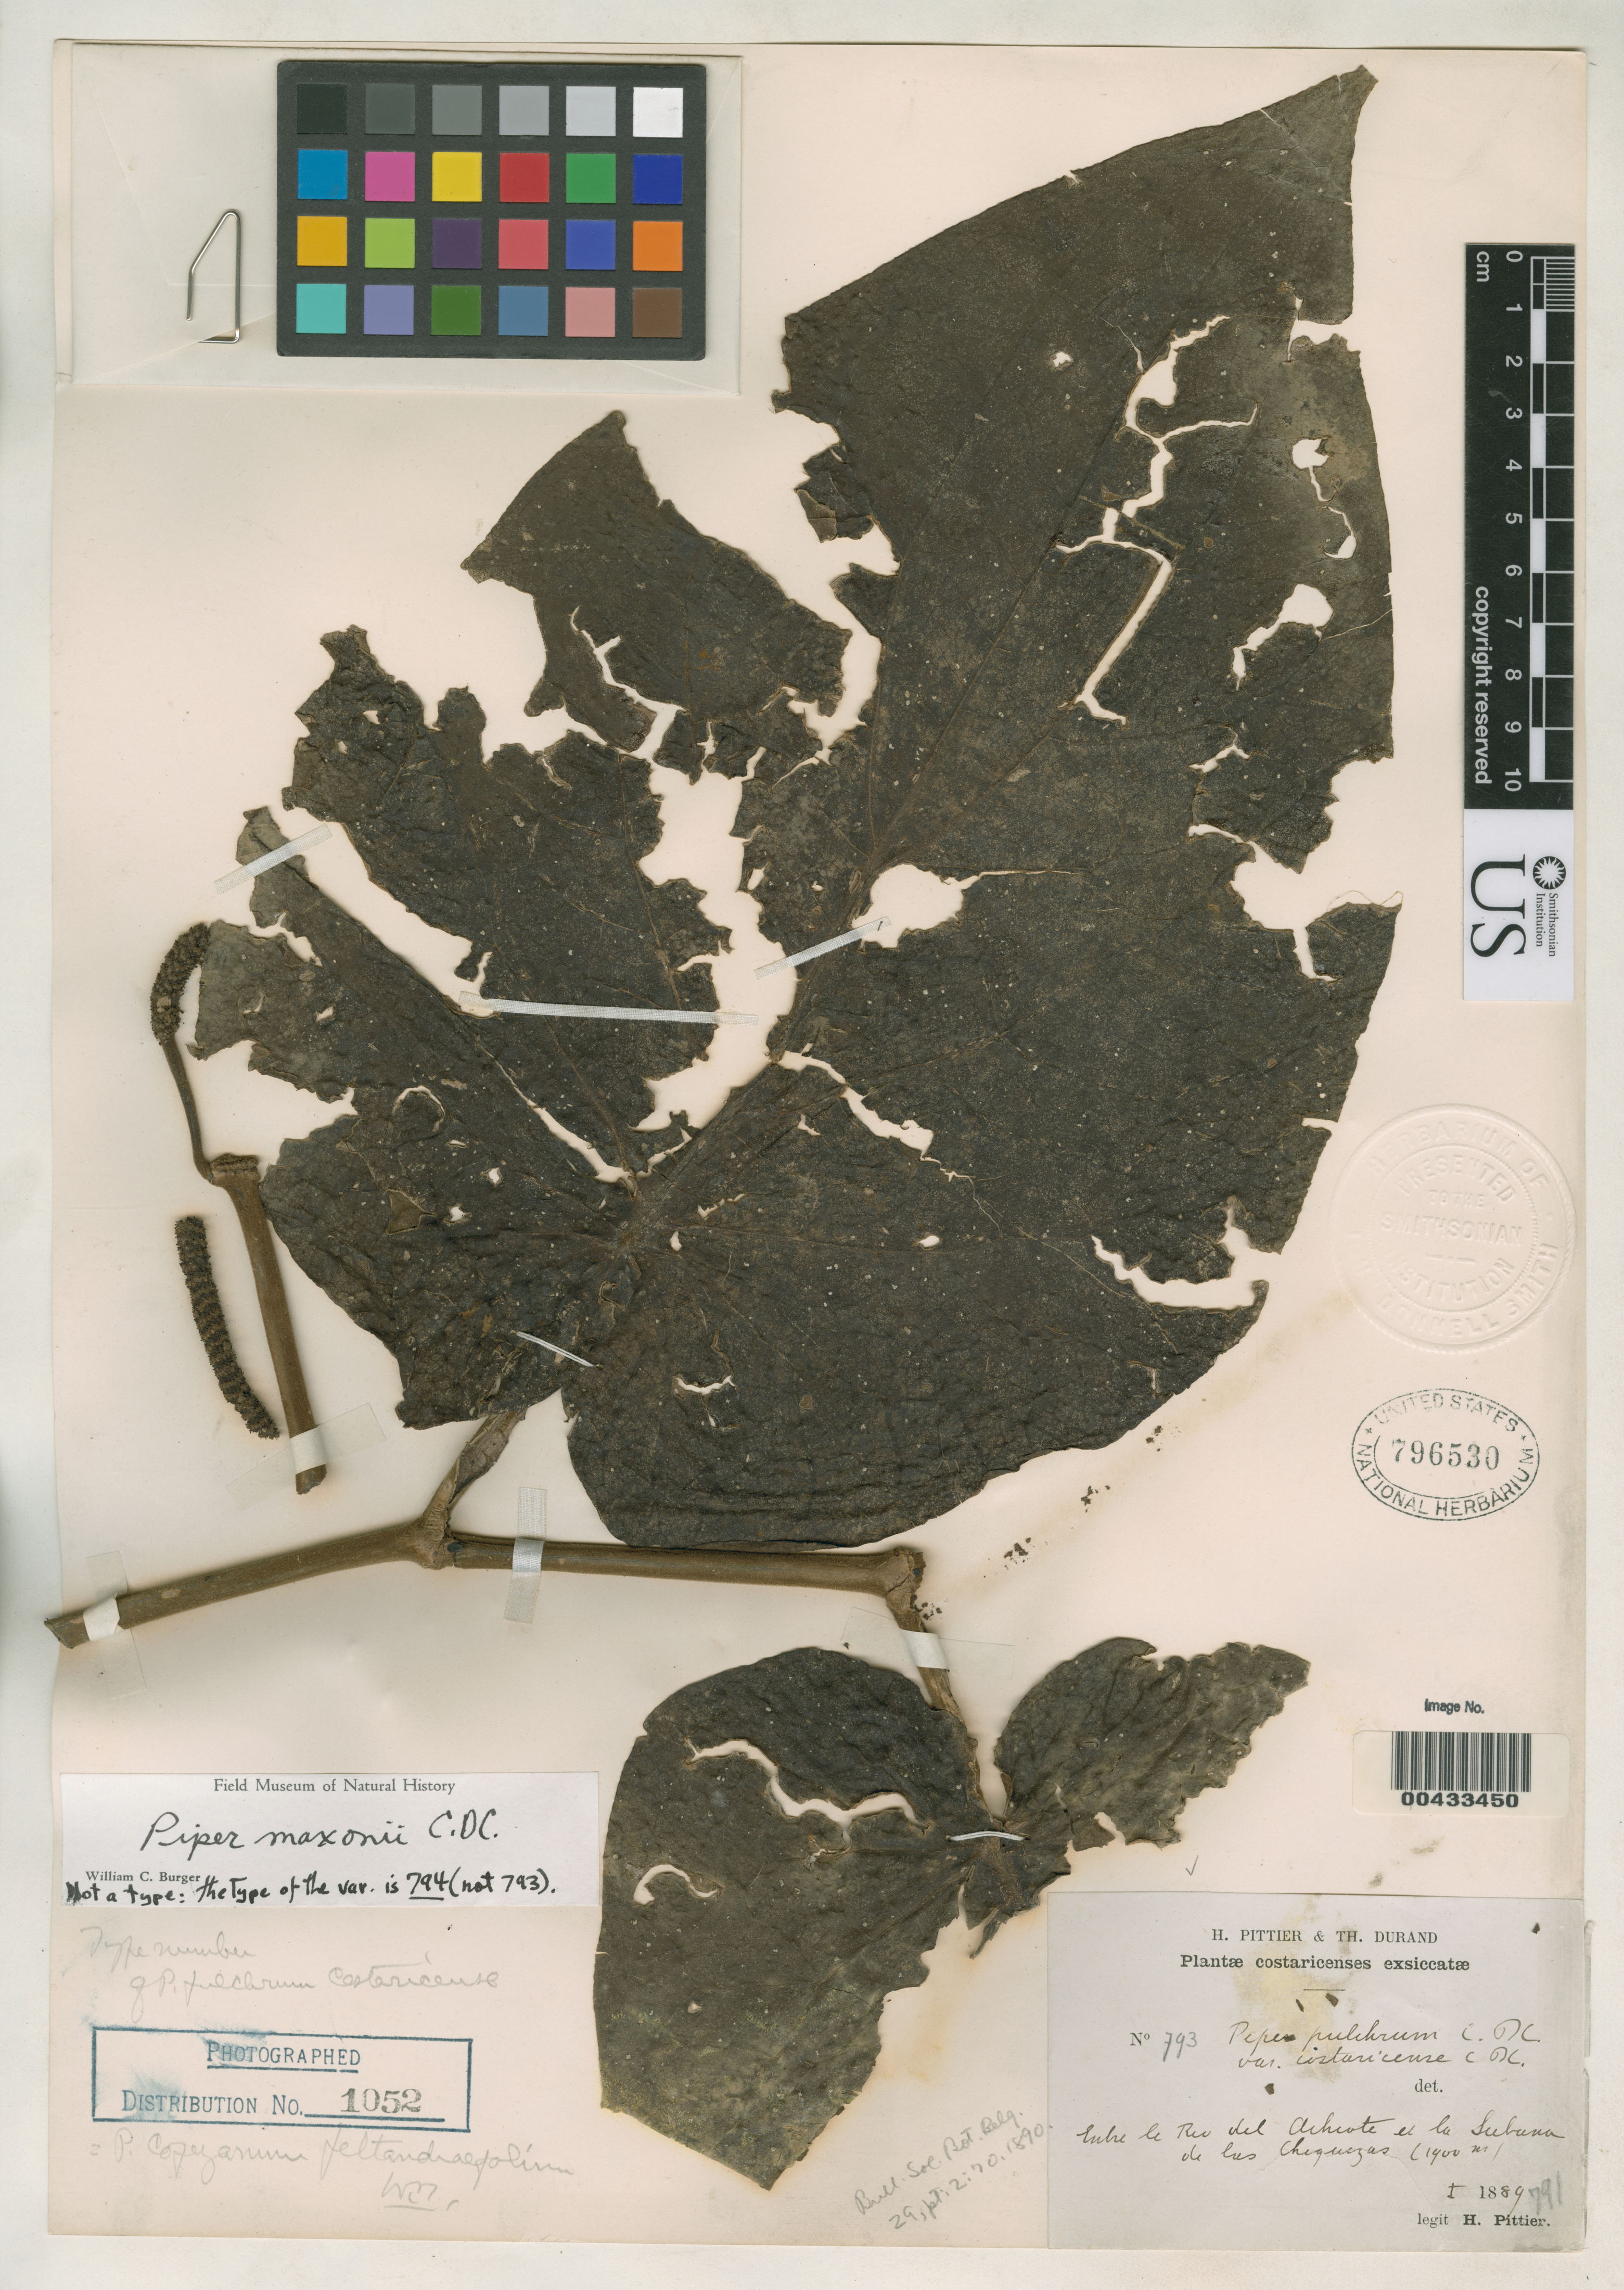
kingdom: Plantae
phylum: Tracheophyta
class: Magnoliopsida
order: Piperales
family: Piperaceae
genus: Piper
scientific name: Piper pulchrum var. costaricense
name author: C. DC.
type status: Type Collection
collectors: H. F. Pittier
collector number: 794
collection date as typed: Jan 1889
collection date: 1889-01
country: Costa Rica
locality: Entre de Rio del Achiote El al Sabana de Los Chiquiros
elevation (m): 1900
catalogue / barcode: US 796530